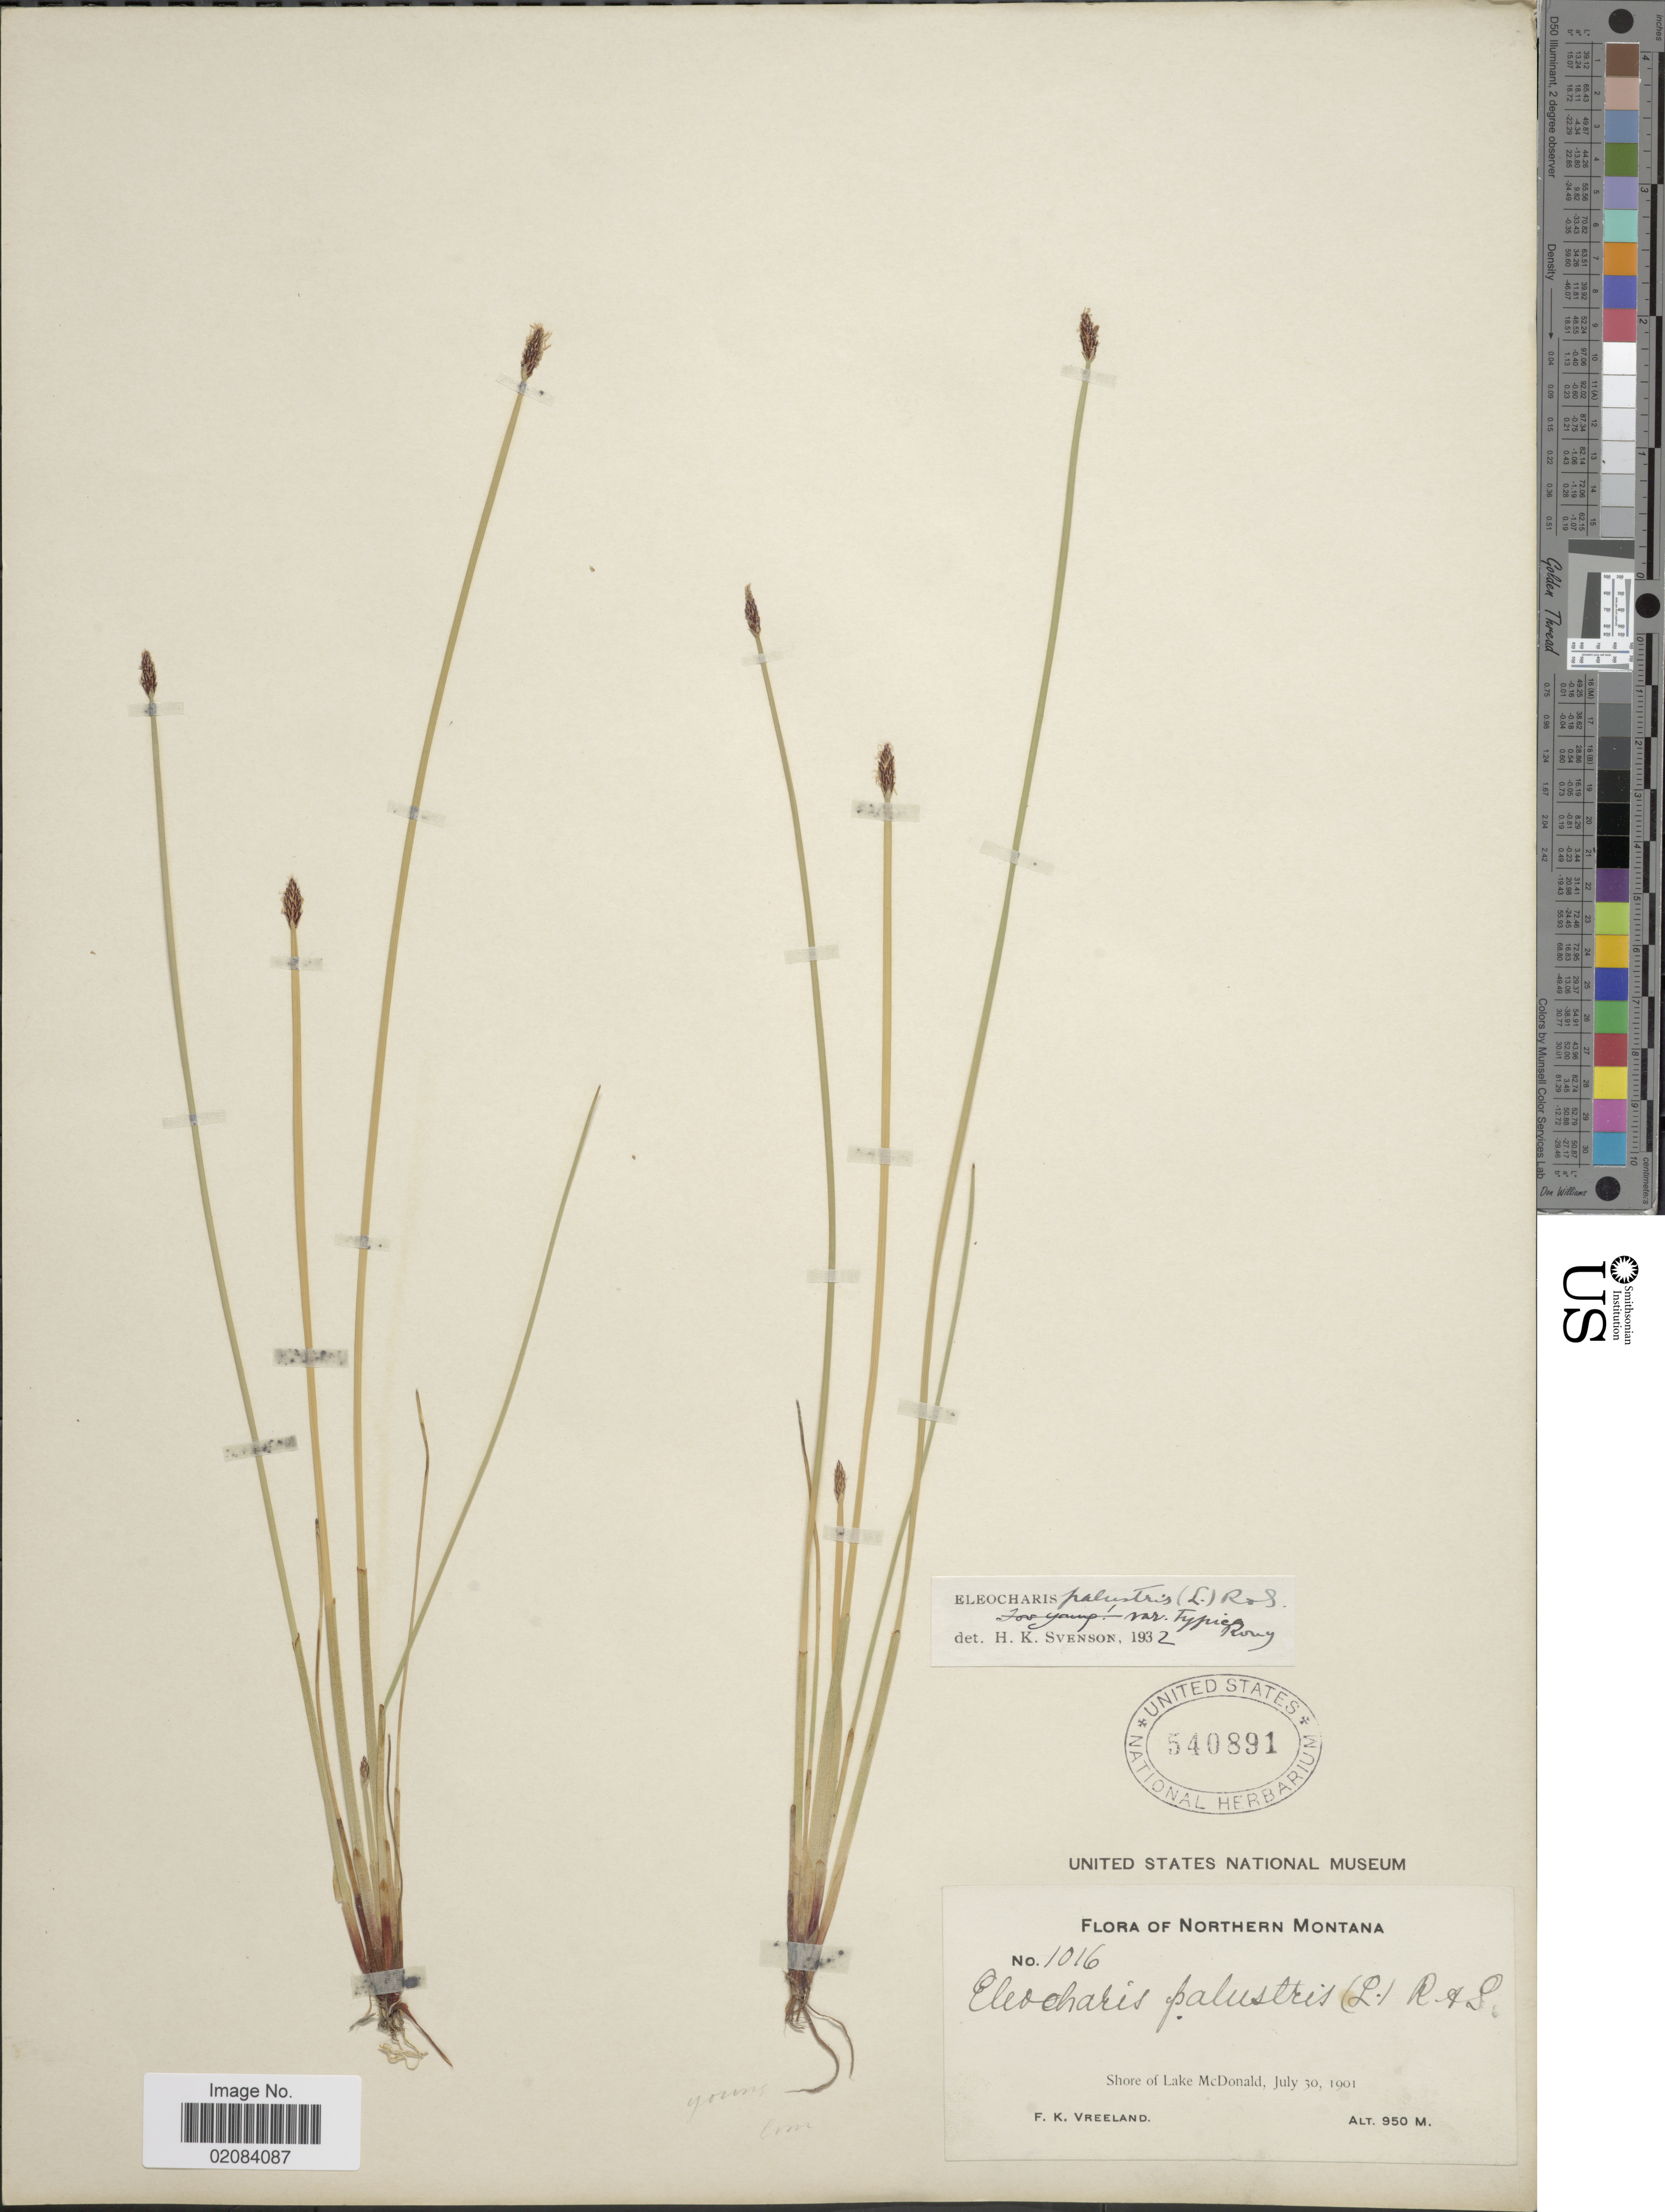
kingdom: Plantae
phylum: Tracheophyta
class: Liliopsida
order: Poales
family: Cyperaceae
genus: Eleocharis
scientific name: Eleocharis palustris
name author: (L.) Roem. & Schult.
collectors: F. Vreeland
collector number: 1016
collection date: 1901-07-30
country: United States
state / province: Montana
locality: Shore of Lake McDonald.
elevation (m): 950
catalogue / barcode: US 540891